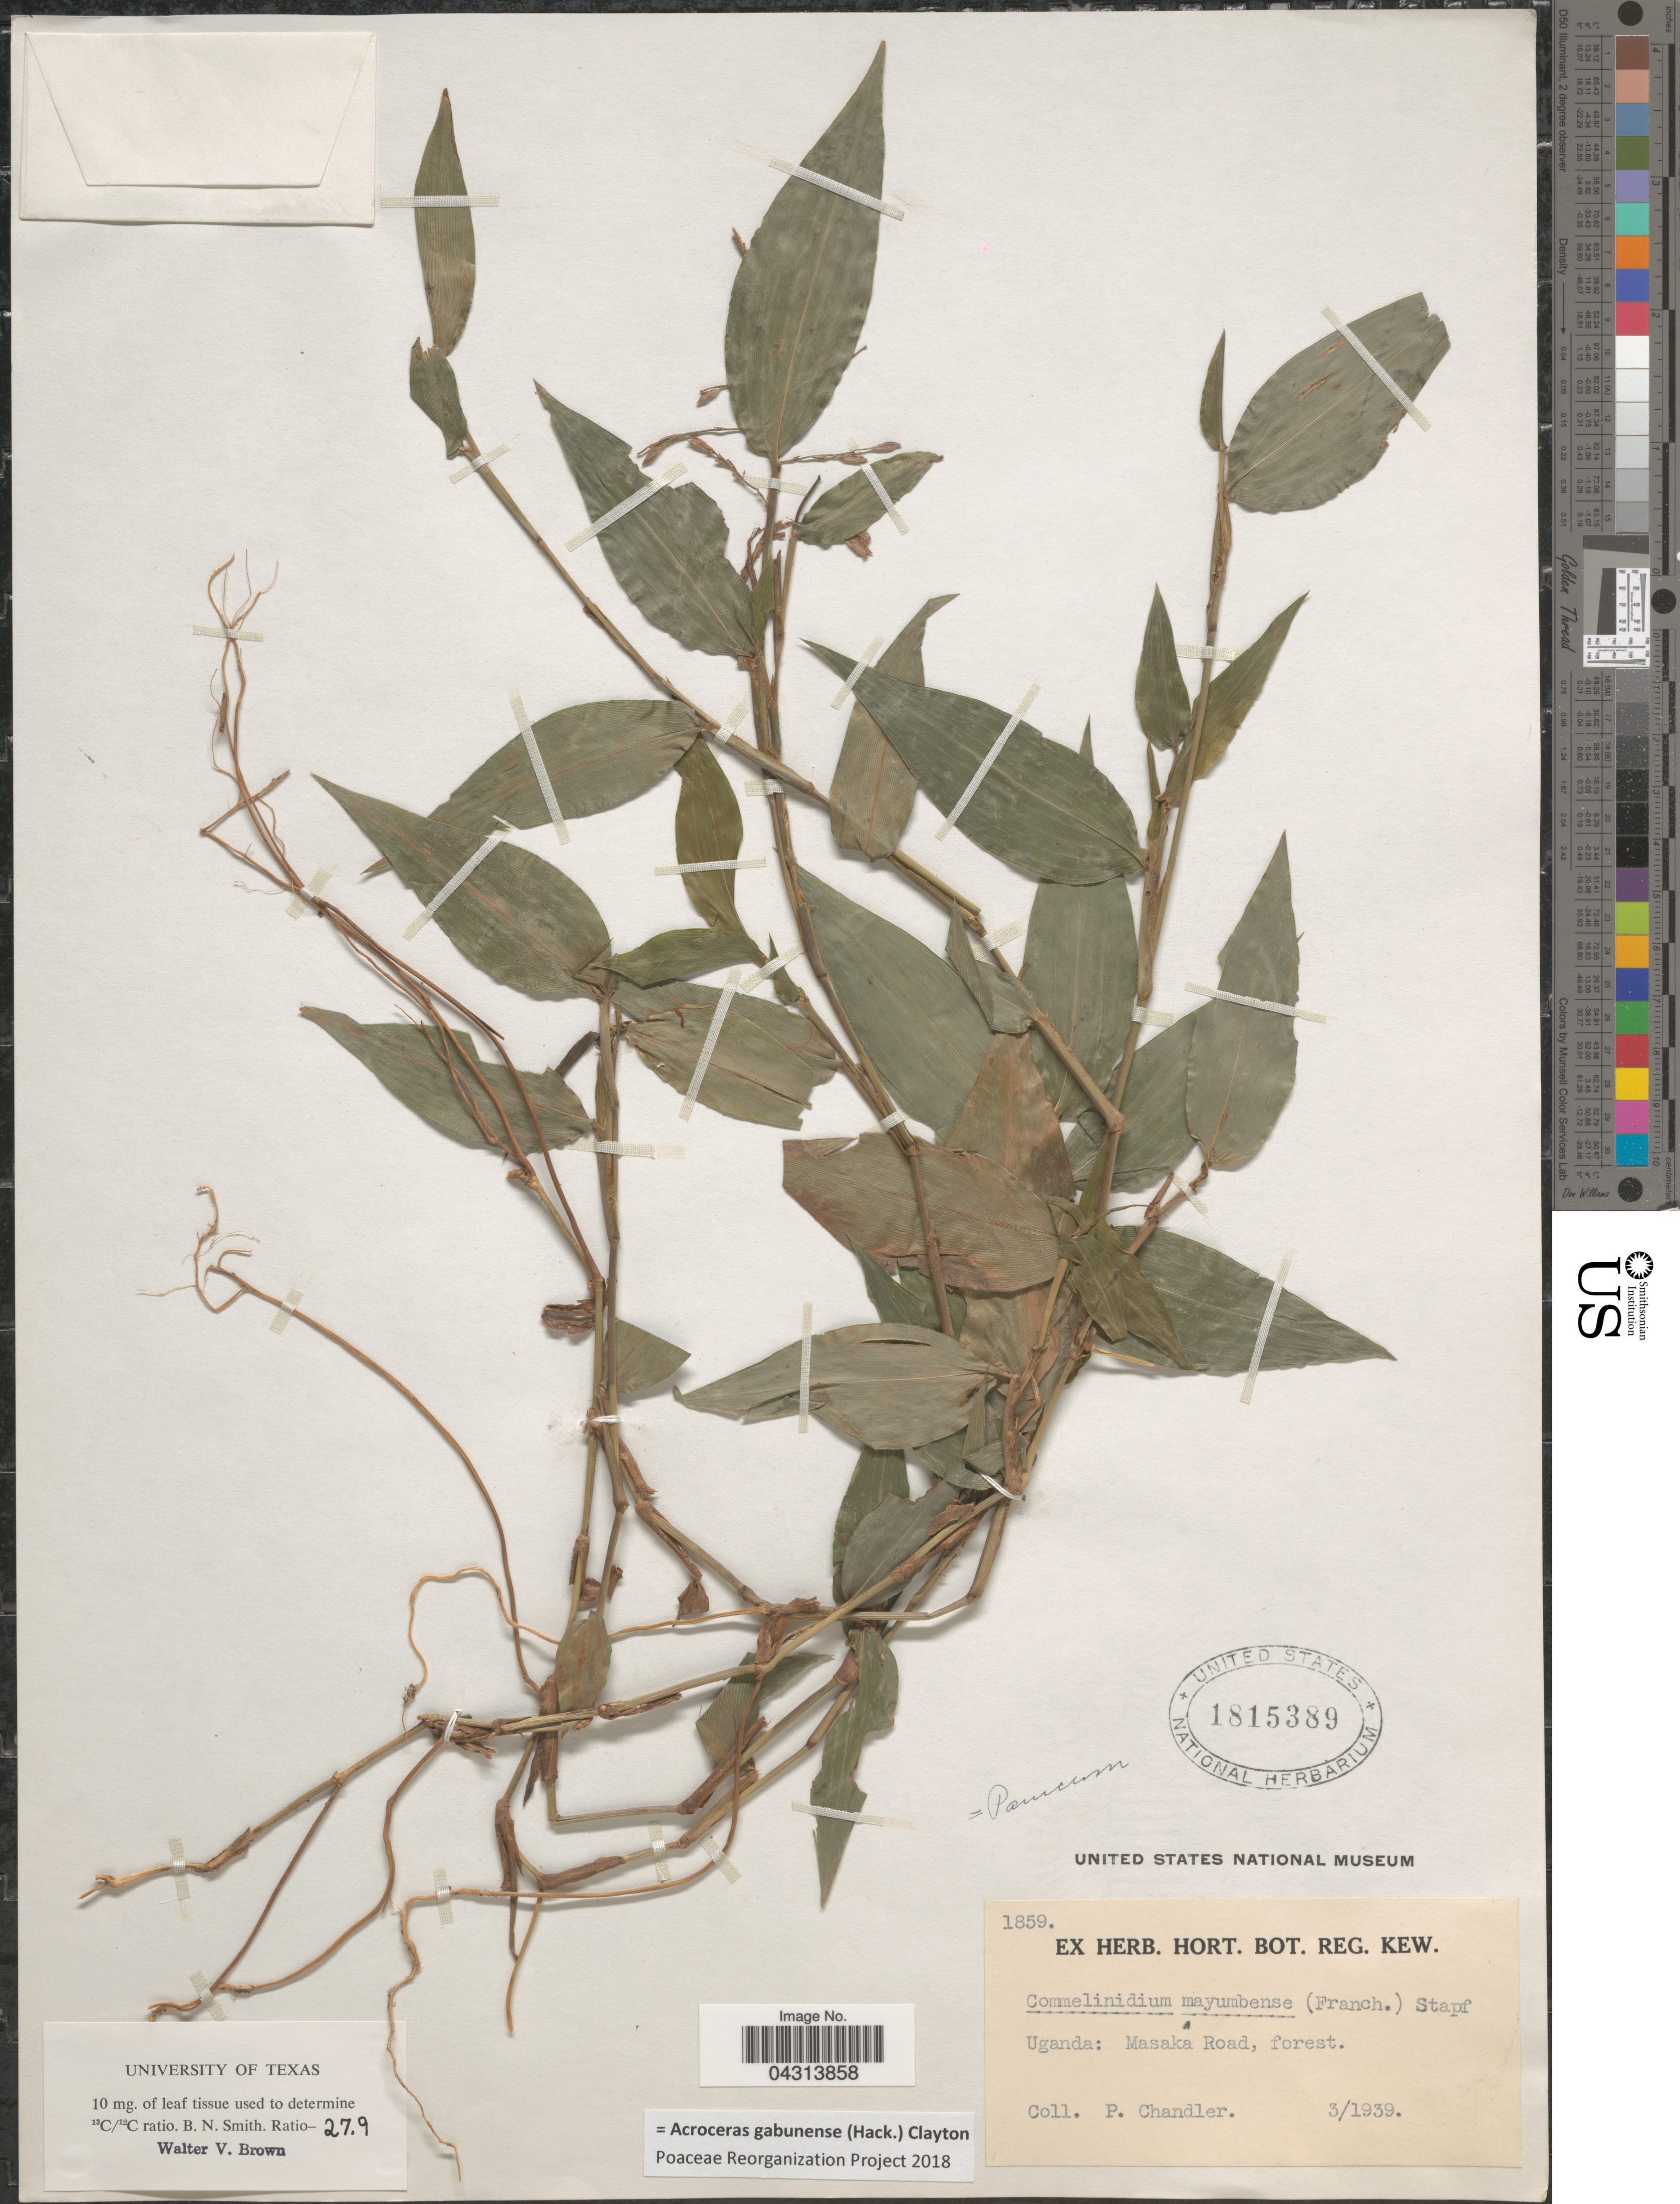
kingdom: Plantae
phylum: Tracheophyta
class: Liliopsida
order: Poales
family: Poaceae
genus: Acroceras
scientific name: Acroceras gabunense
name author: (Hack.) Clayton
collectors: P. Chandler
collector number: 1859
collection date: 1939-03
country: Uganda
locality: Masaka Road, forest.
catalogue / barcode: US 1815389